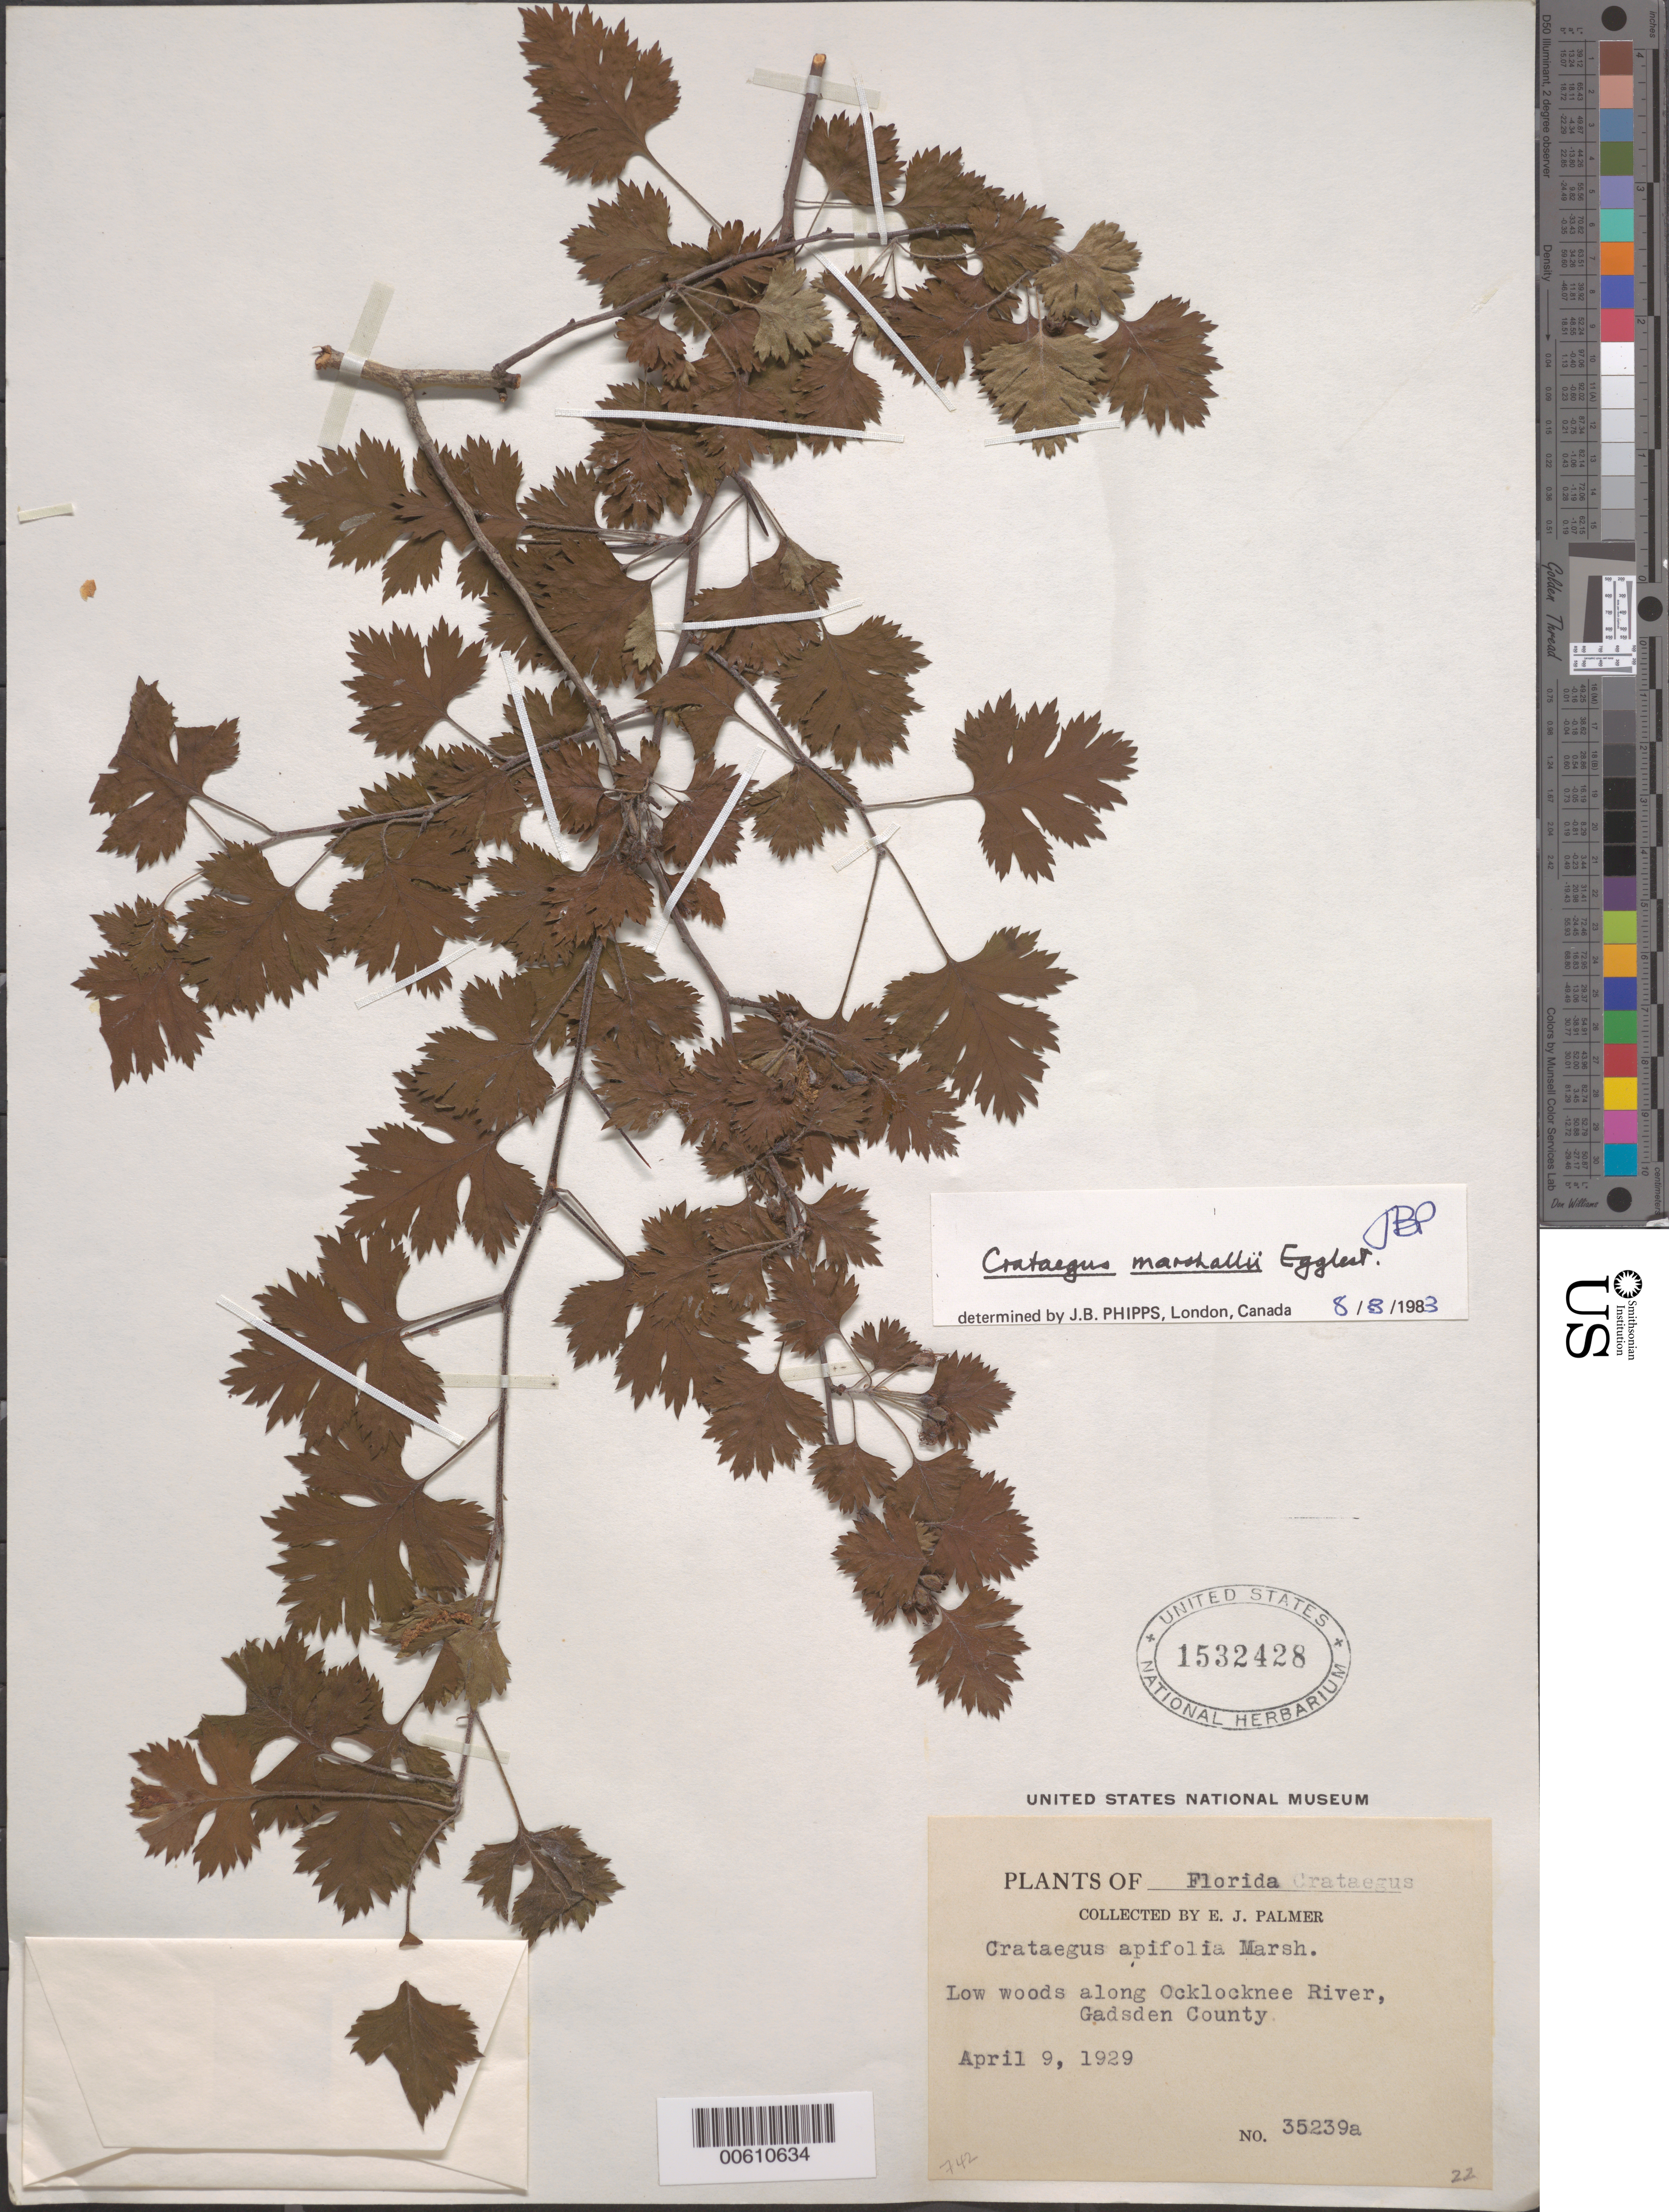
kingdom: Plantae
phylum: Tracheophyta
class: Magnoliopsida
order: Rosales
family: Rosaceae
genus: Crataegus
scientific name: Crataegus marshallii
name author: Eggl.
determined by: Phipps, James B., (UWO), University of Western Ontario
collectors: E. J. Palmer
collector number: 35239a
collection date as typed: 09 Apr 1929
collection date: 1929-04-09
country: United States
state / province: Florida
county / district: Gadsden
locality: Along Ocklocknee River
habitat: Low woods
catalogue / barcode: US 1532428